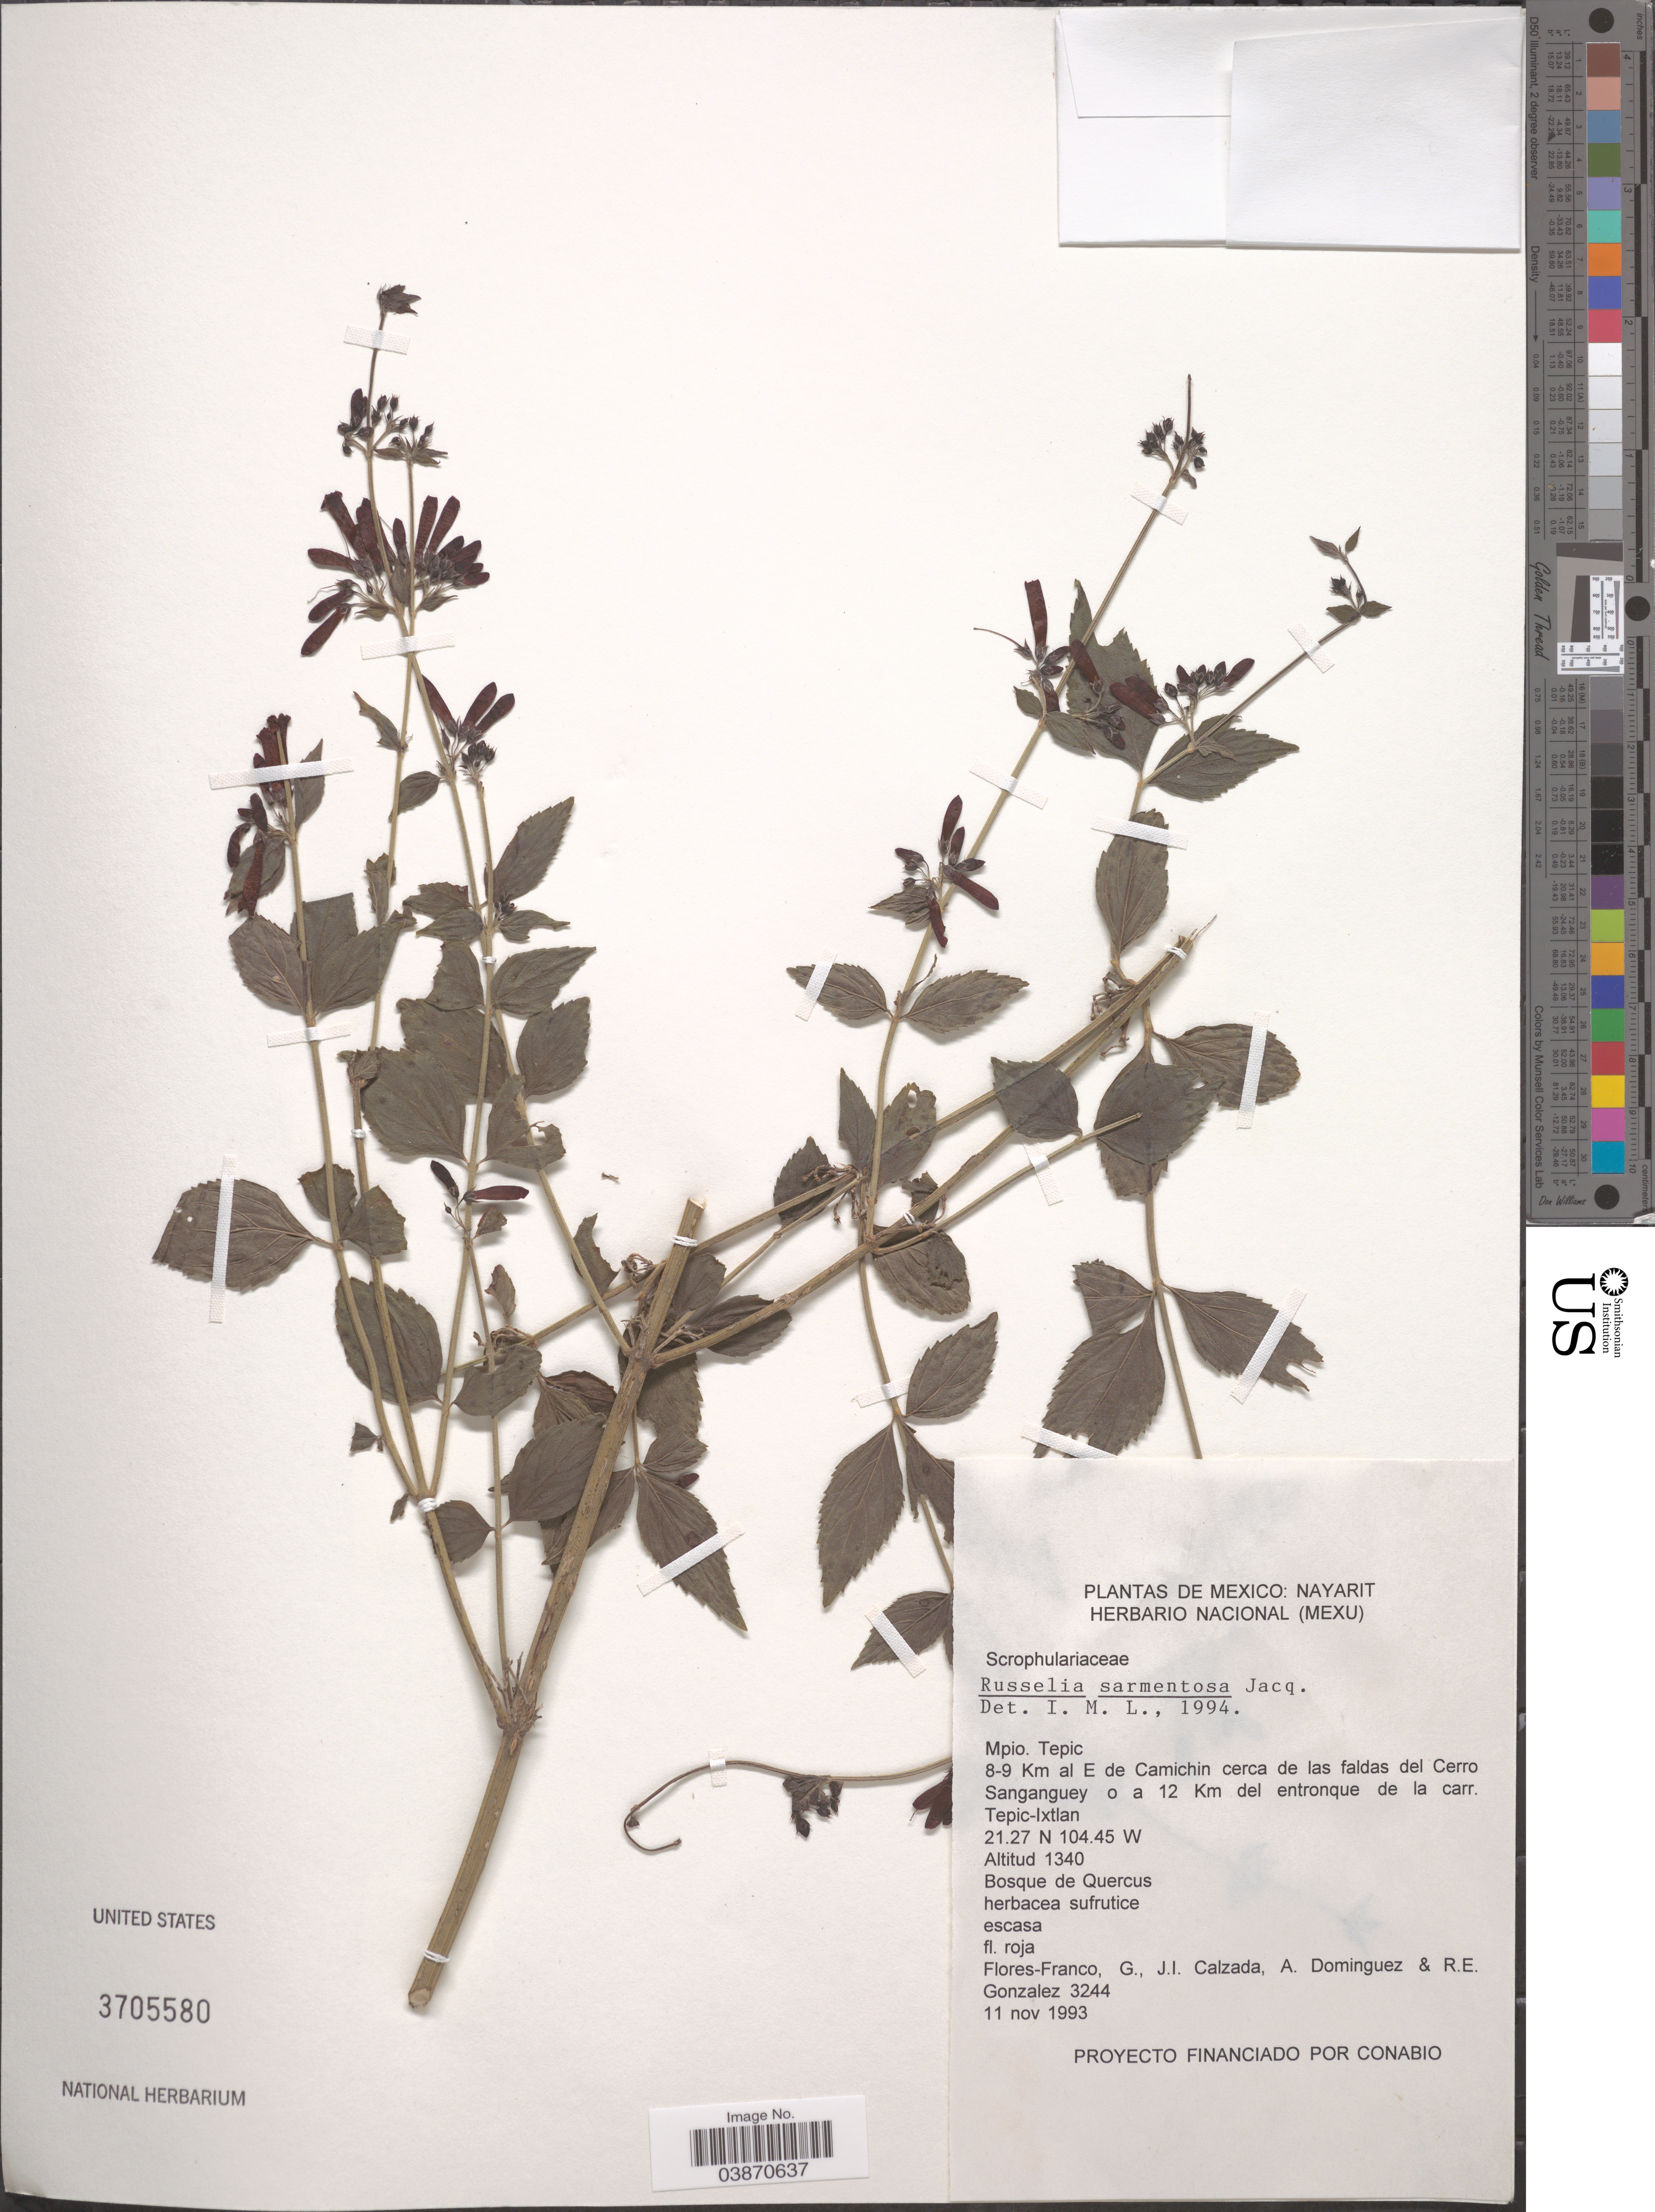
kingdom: Plantae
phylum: Tracheophyta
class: Magnoliopsida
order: Lamiales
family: Plantaginaceae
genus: Russelia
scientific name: Russelia sarmentosa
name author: Jacq.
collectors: G. Flores F., J. I. Calzada, A. Dominguez & R. Gonzalez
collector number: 3244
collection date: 1993-11-11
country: Mexico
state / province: Nayarit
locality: Mpio. Tepic. 8-9 Km al E de Camichin cerca de las faldas del Cerro Sangaguey o a 12 Km del entronque de la carr. Tepic-Ixtlan.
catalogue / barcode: US 3705580